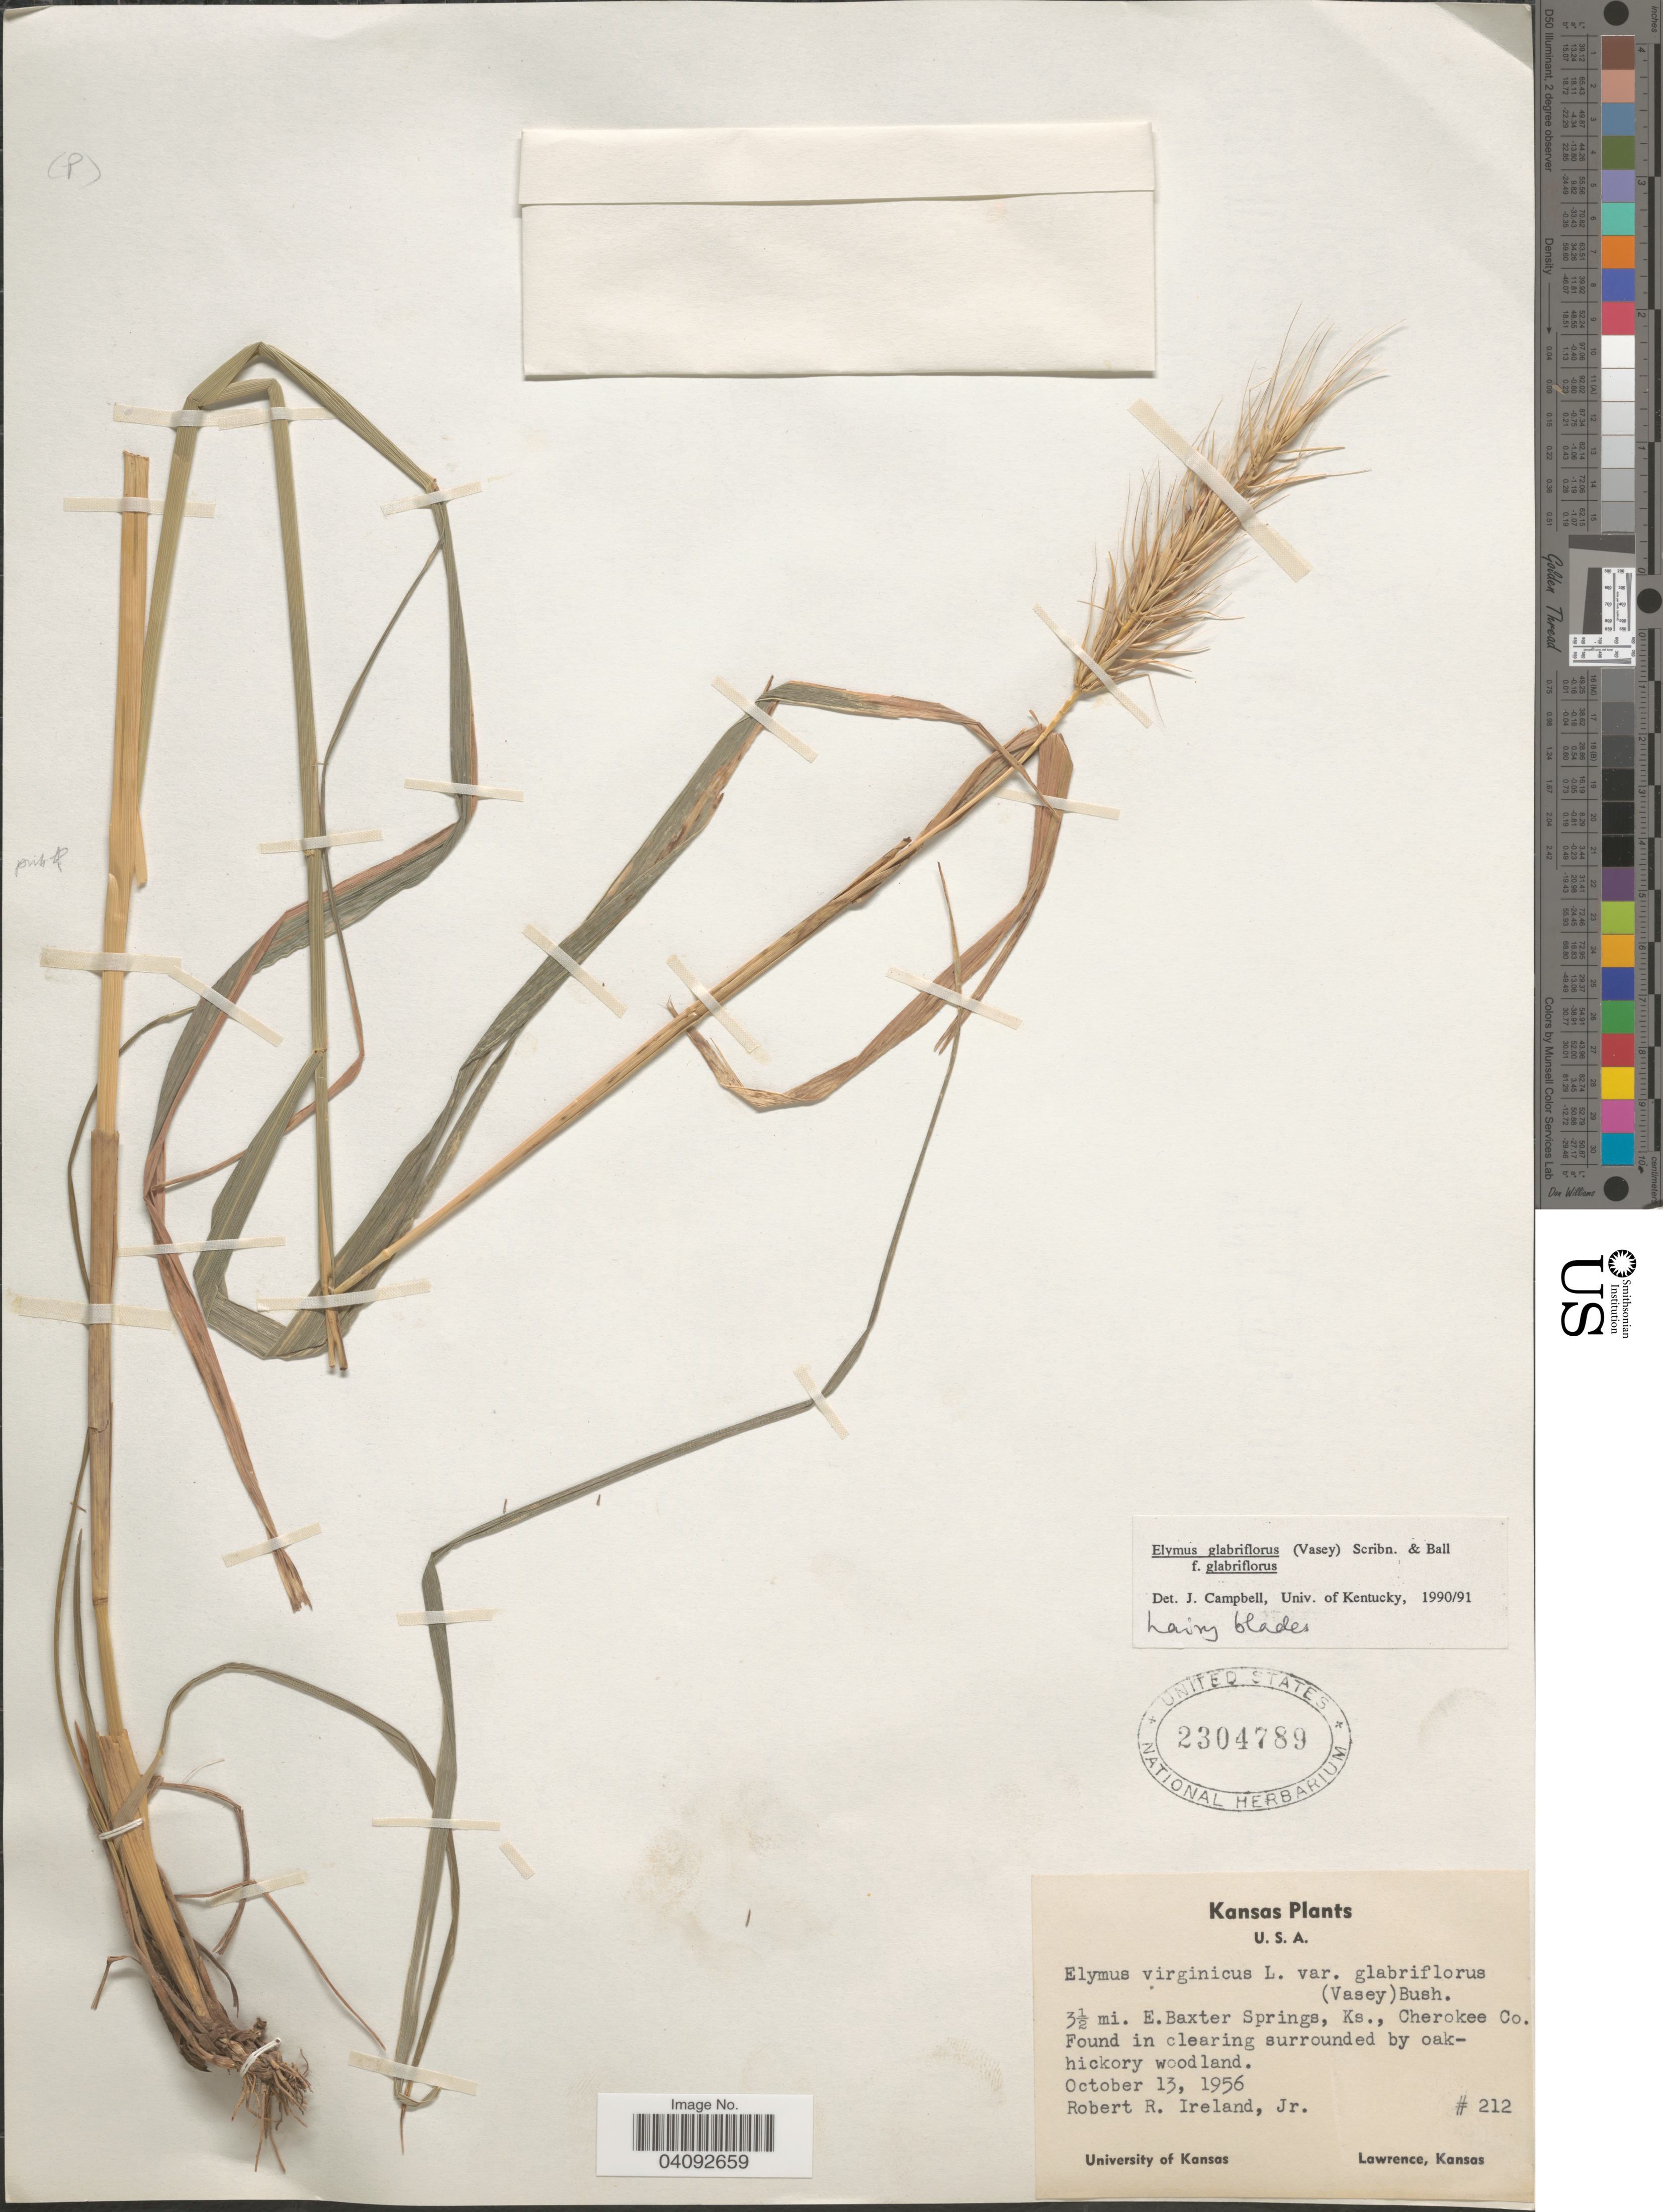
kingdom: Plantae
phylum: Tracheophyta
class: Liliopsida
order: Poales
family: Poaceae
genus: Elymus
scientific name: Elymus glabriflorus var. glabriflorus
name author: (Vasey ex L.H. Dewey) Scribn. & C.R. Ball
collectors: R. Ireland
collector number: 212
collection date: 1956-10-13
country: United States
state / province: Kansas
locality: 3½ mi. E. Baxter Springs, Cherokee Co.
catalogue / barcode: US 2304789